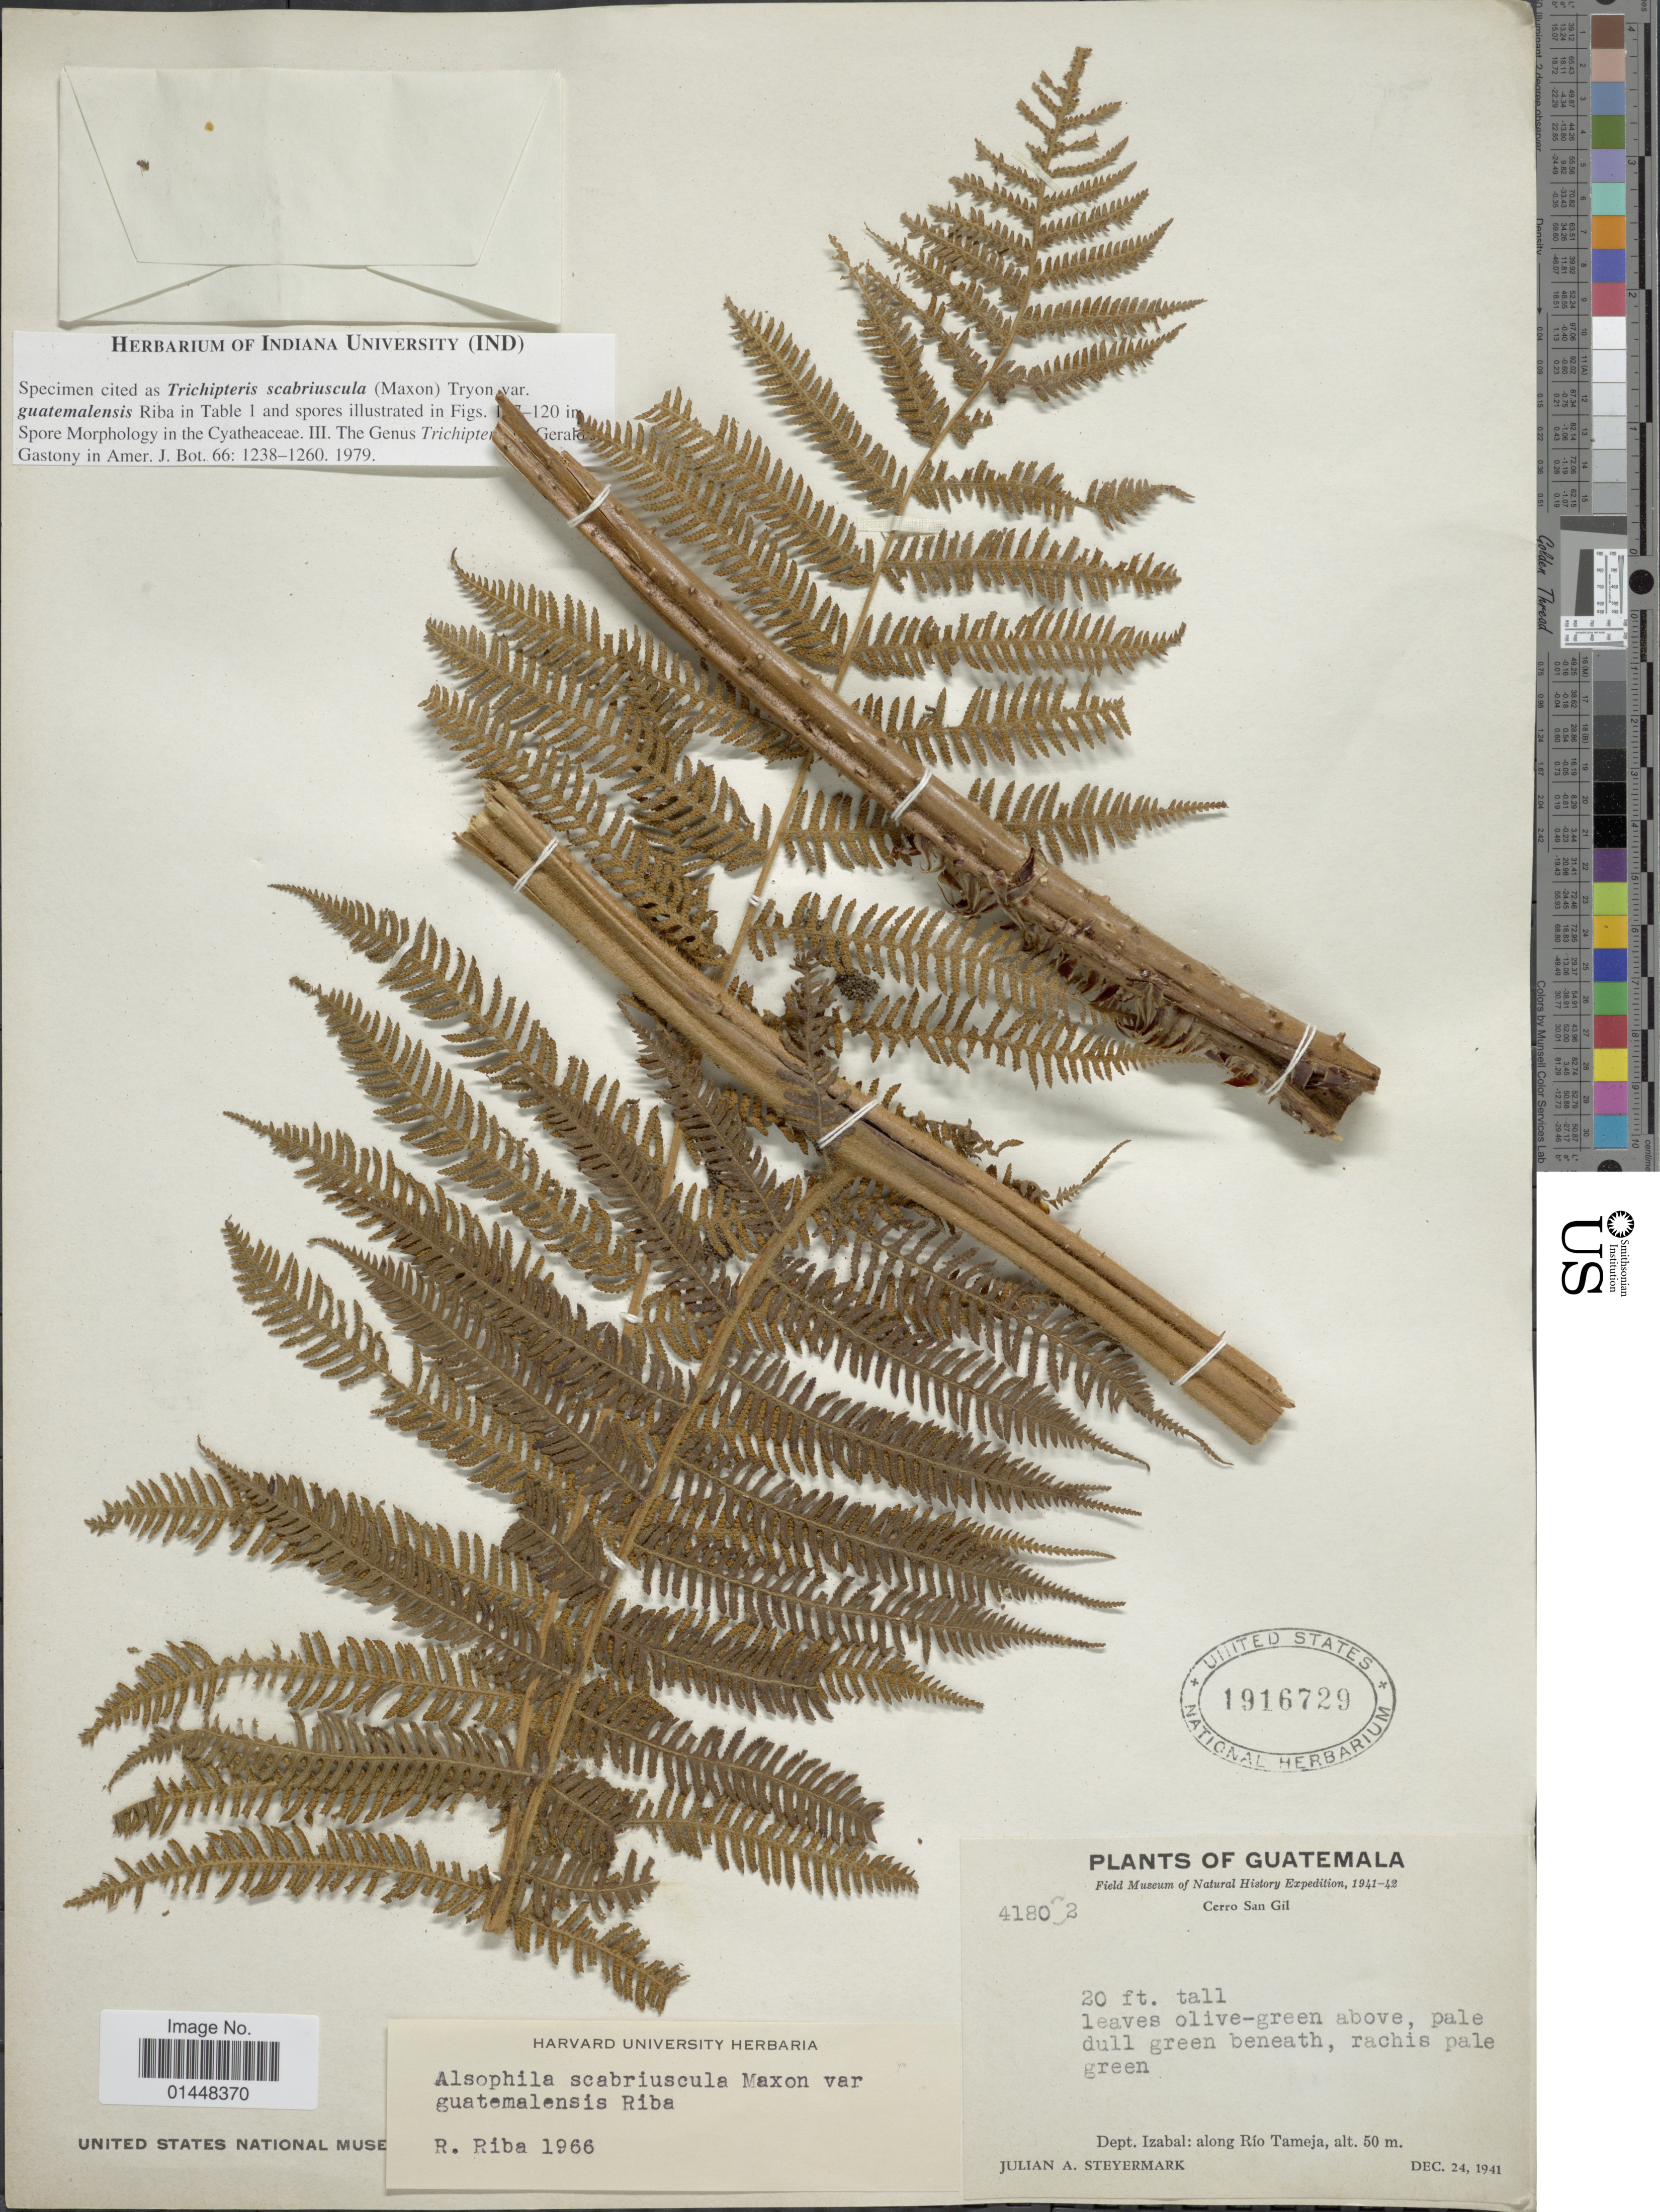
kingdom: Plantae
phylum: Tracheophyta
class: Polypodiopsida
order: Cyatheales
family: Cyatheaceae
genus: Cyathea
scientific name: Cyathea bicrenata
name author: Liebm.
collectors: J. Steyermark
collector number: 41802*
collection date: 1941-12-24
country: Guatemala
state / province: Izabal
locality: Guatemala, Dept. Izabal: along Rio Tameja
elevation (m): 50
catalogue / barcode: US 1916729